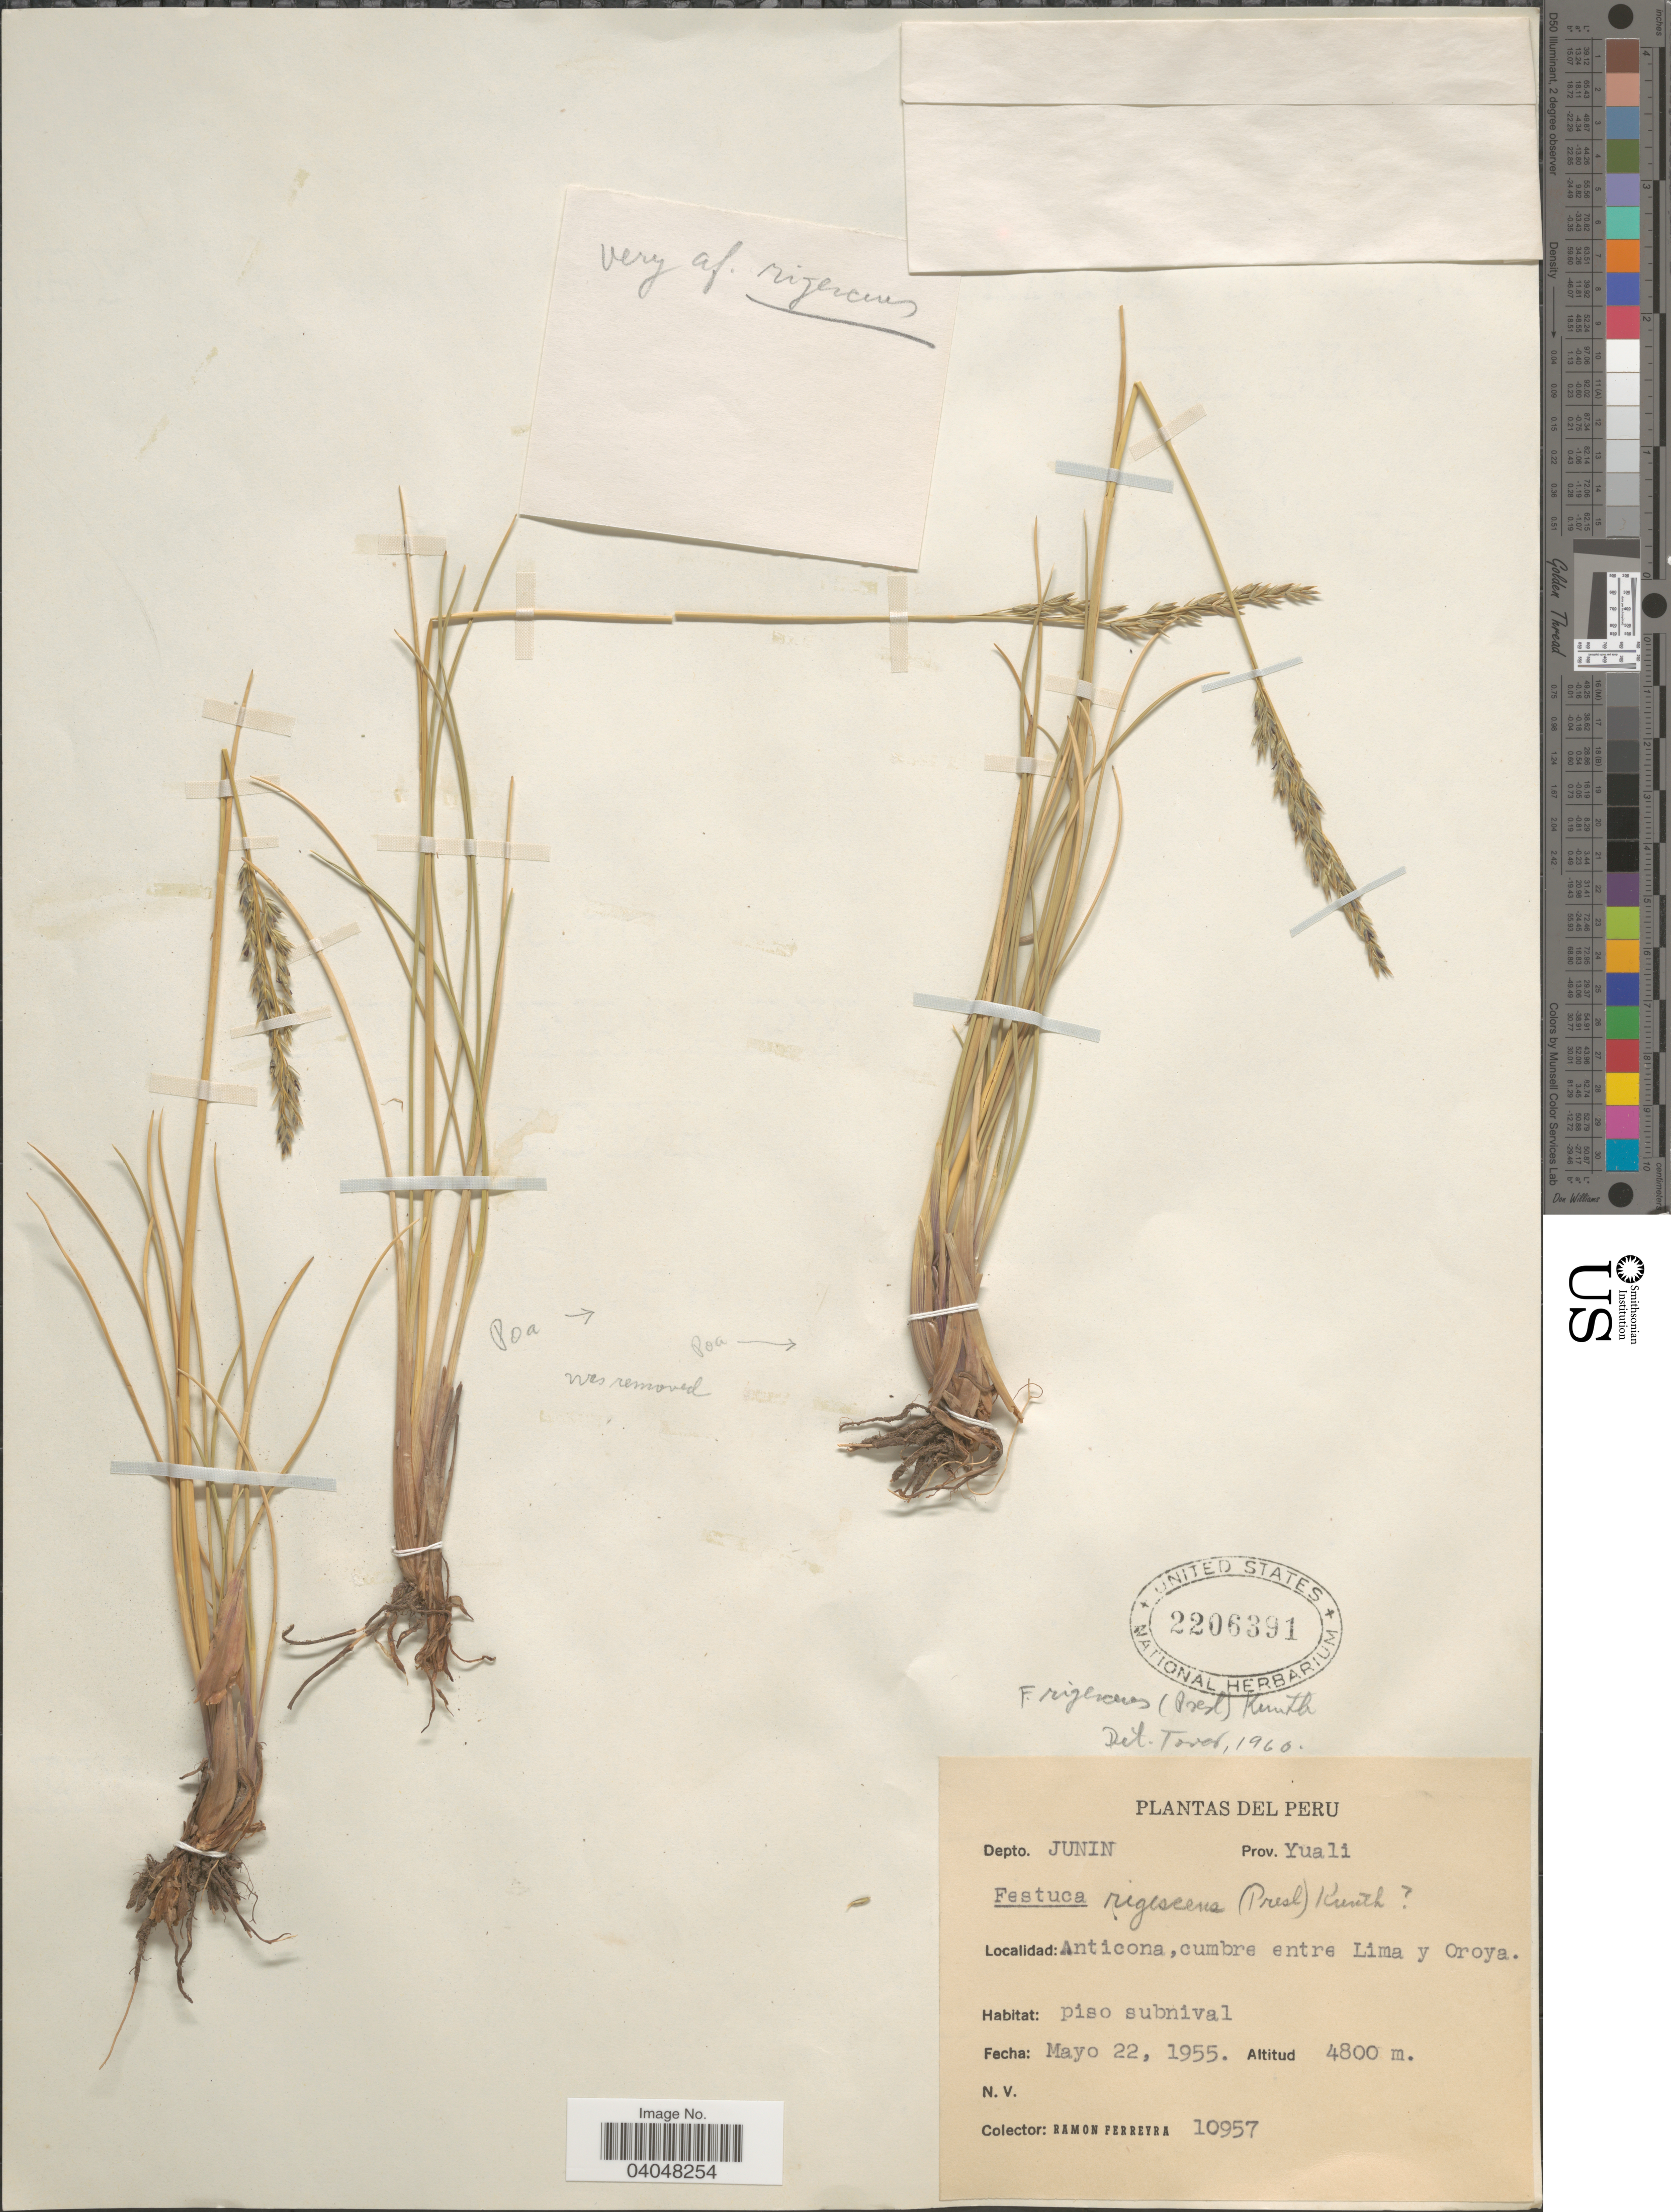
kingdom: Plantae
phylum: Tracheophyta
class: Liliopsida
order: Poales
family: Poaceae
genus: Festuca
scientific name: Festuca rigescens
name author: (J. Presl) Kunth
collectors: R. A. Ferreyra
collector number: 10957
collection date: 1955-05-22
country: Peru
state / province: Junín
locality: Depto. Junin. Prov. Yuali. Anticona, cumbre entre Lima y Oroya.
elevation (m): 4800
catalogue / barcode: US 2206391